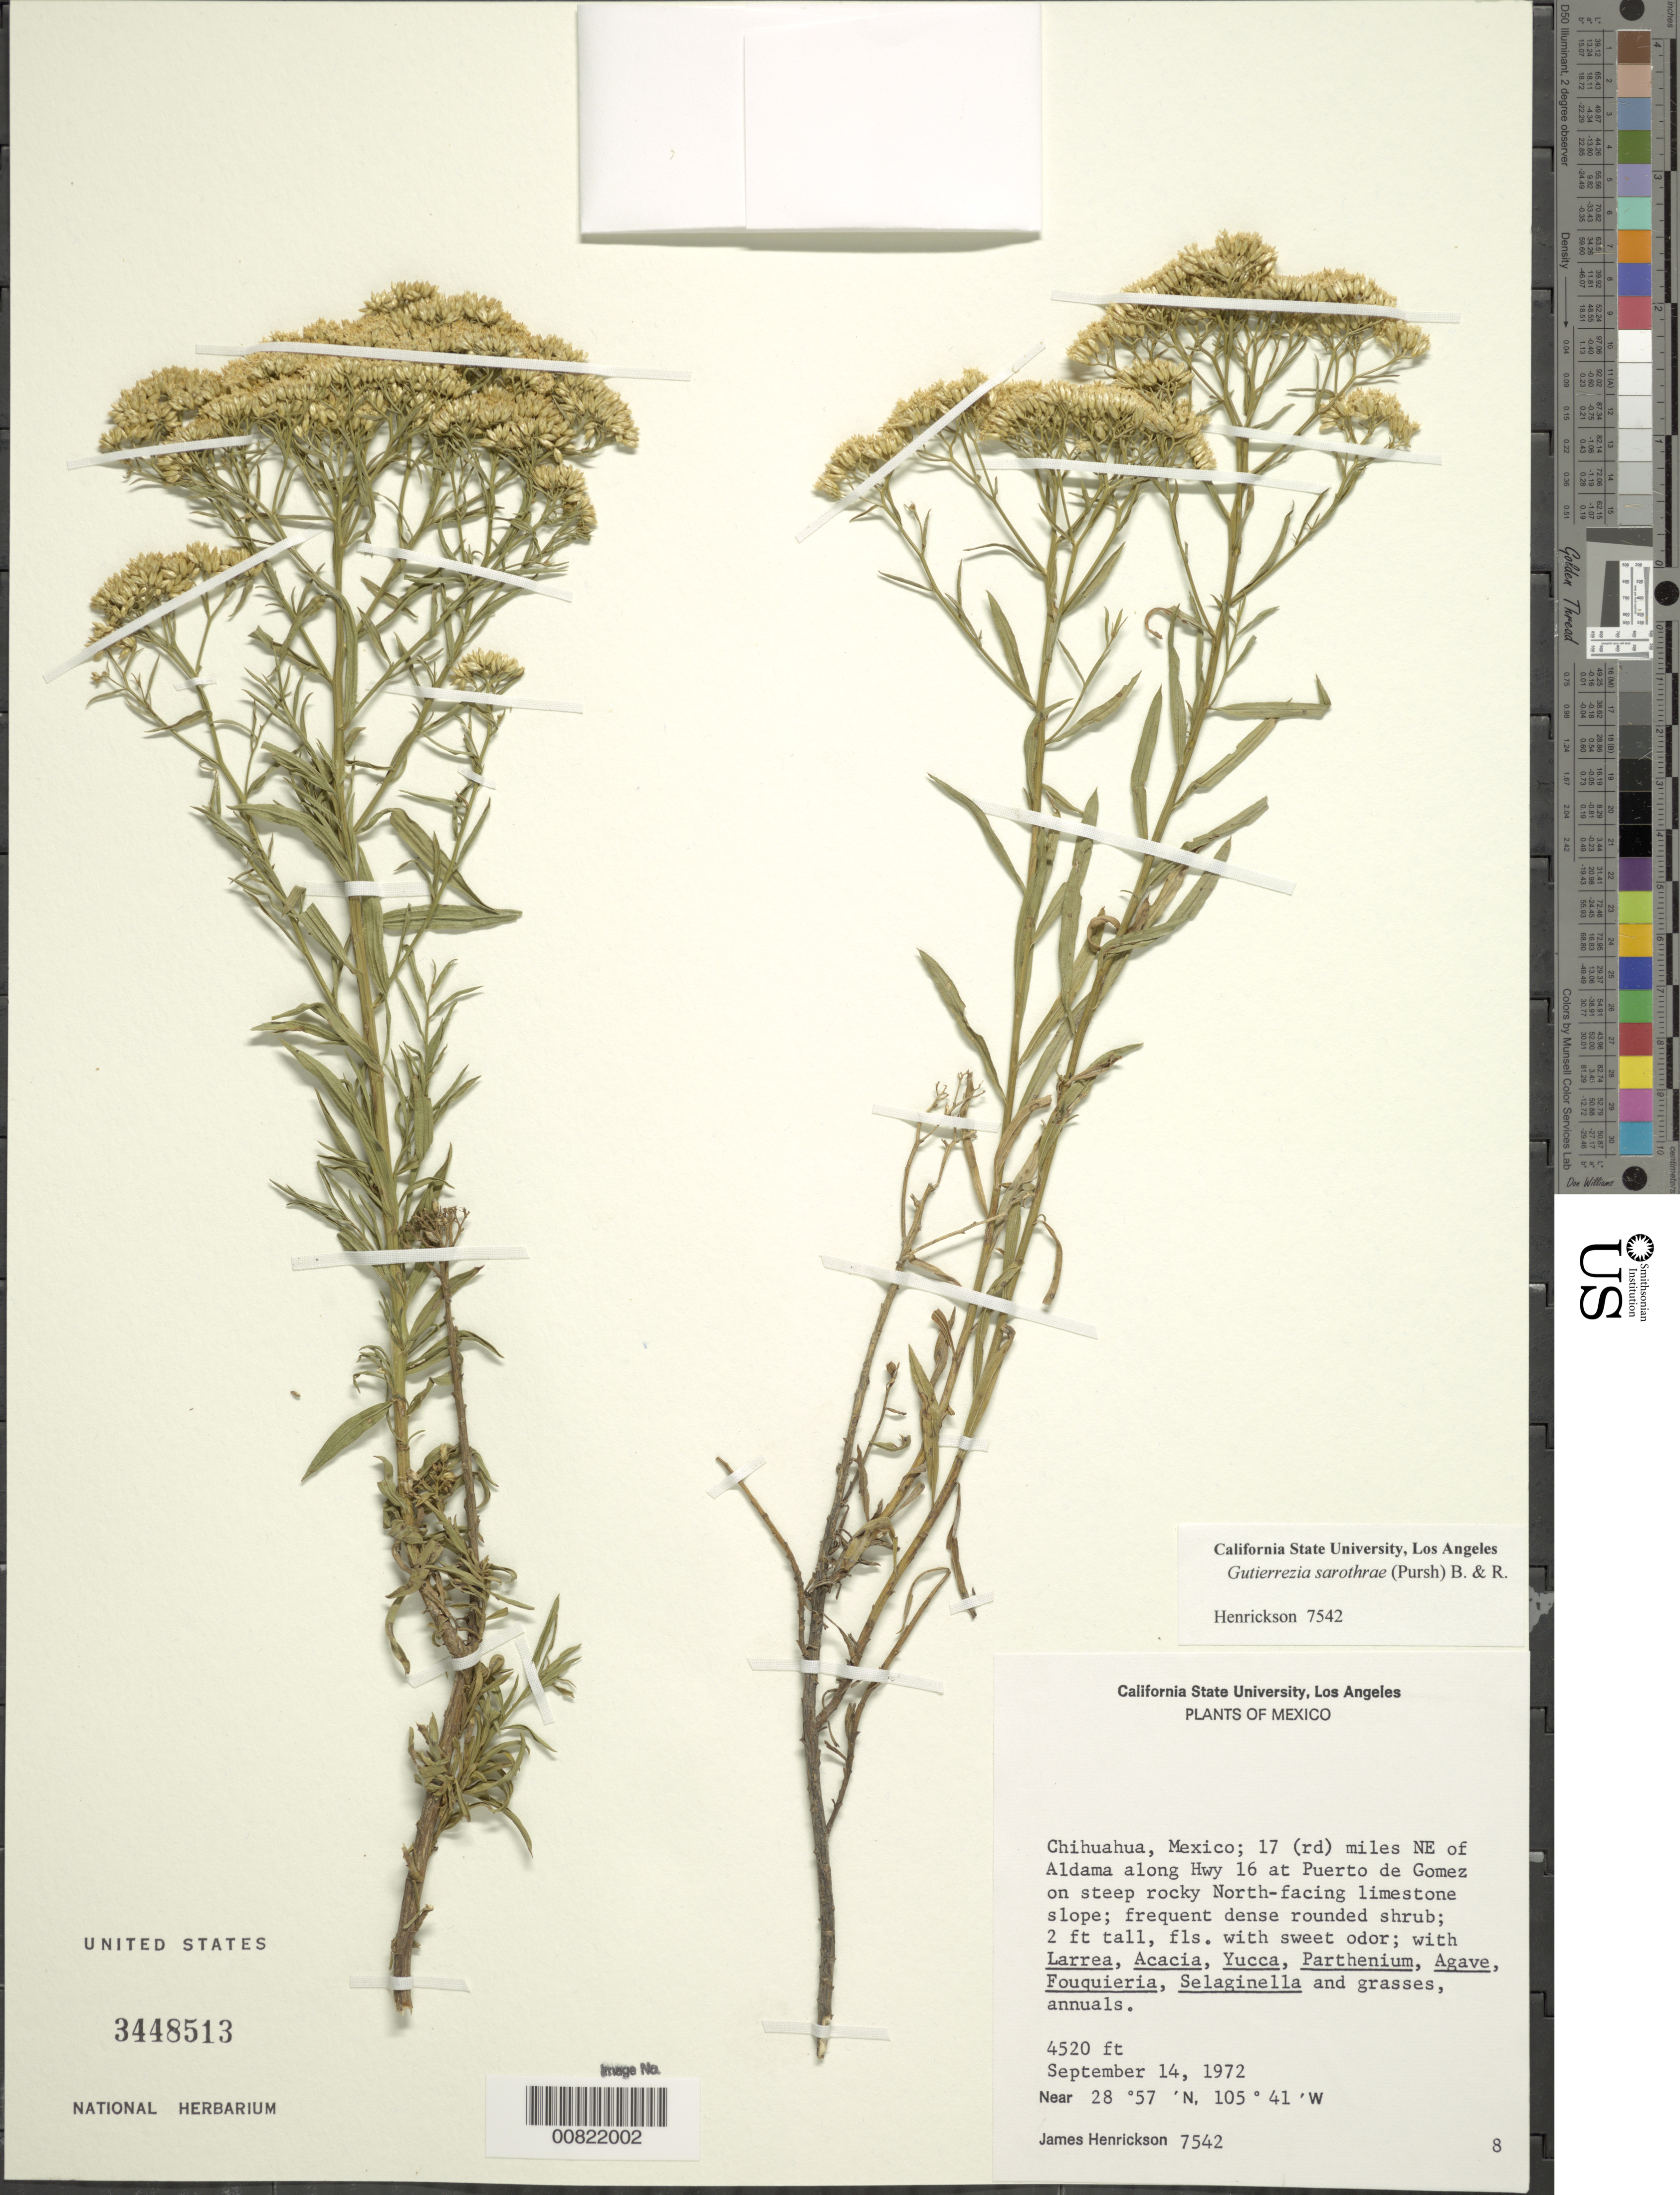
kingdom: Plantae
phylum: Tracheophyta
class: Magnoliopsida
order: Asterales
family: Asteraceae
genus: Gutierrezia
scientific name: Gutierrezia sarothrae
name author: (Pursh) Britton & Rusby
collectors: J. Henrickson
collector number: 7542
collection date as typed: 14 Sep 1972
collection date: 1972-09-14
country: Mexico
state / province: Chihuahua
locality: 17 road miles NE of Aldama along Hwy 16 at Puerto de Gómez on steep rocky North-facing limestone slope.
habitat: With Larrea, Acacia, Yucca, Parthenium, Agave, Fouquieria, Selaginella and grasses, annuals.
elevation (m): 1378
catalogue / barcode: US 3448513